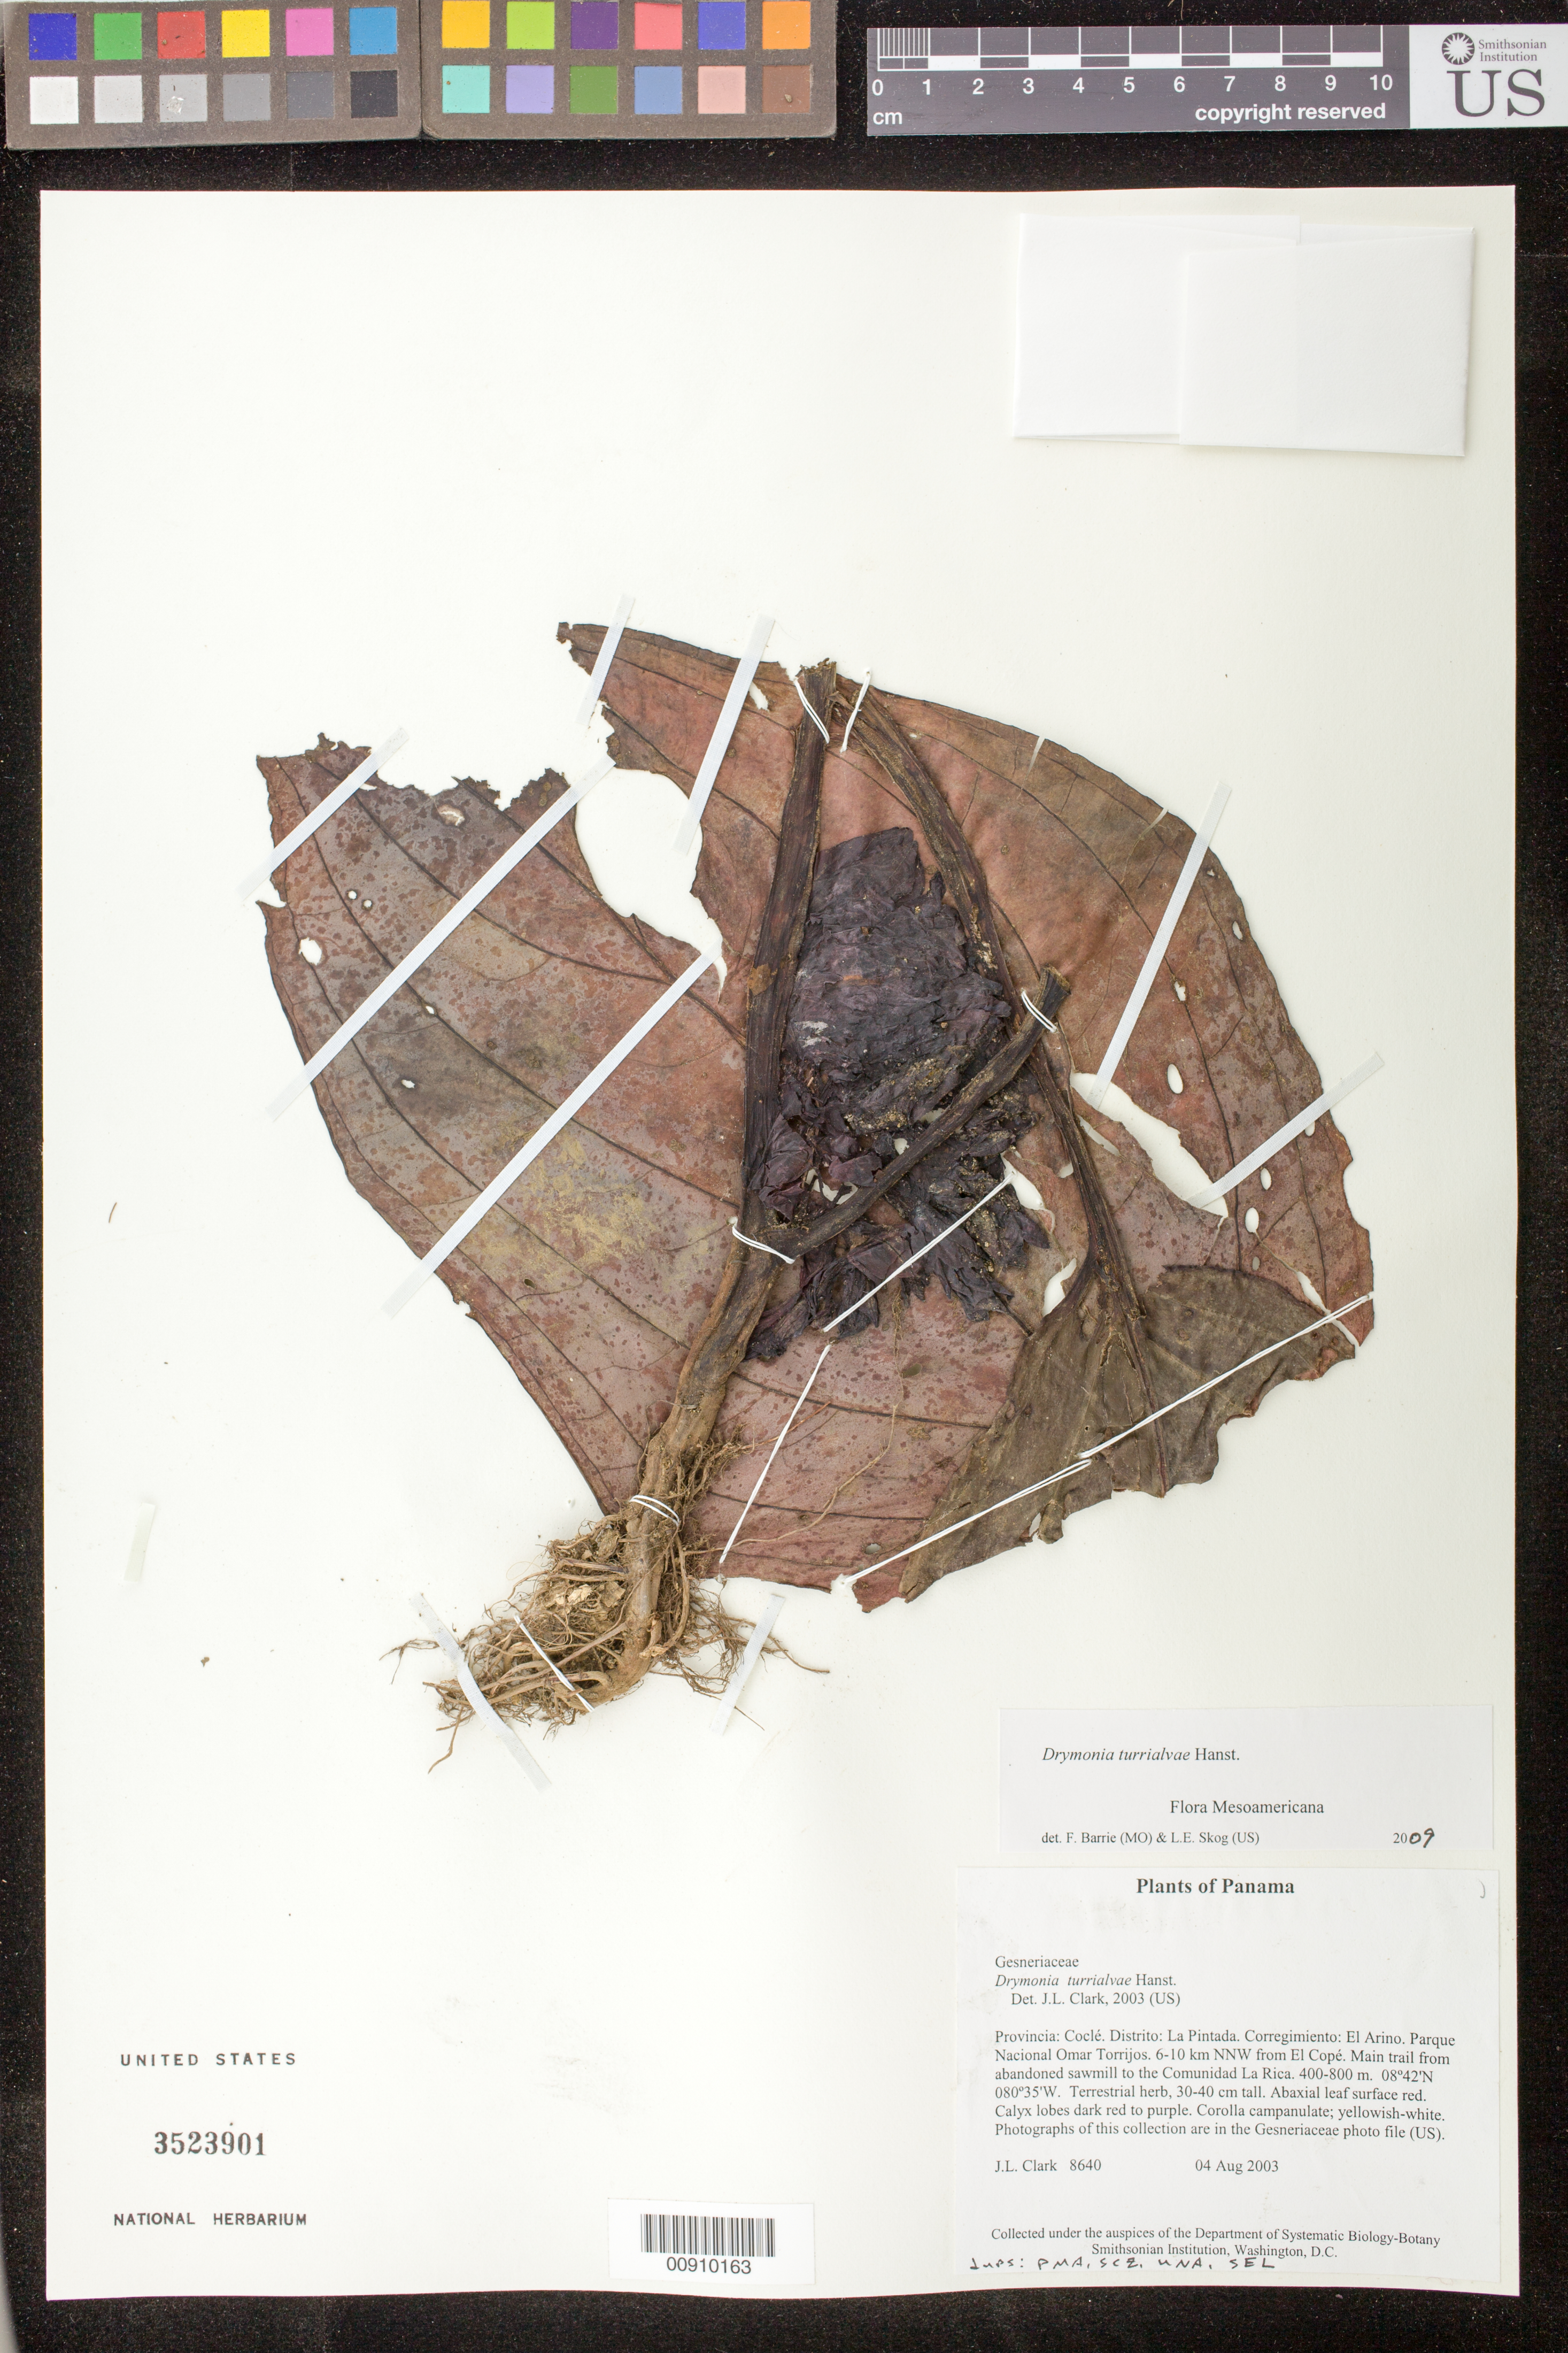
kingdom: Plantae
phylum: Tracheophyta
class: Magnoliopsida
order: Lamiales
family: Gesneriaceae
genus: Drymonia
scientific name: Drymonia turrialvae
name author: Hanst.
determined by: Clark, J. L., (SEL), The Marie Selby Botanical Garden (UNITED STATES)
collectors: J. L. Clark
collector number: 8640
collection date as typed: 04 Aug 2003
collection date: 2003-08-04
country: Panama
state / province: Coclé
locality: La Pintada. Corregimiento: El Arino. Parque Nacional Omar Torrijos. 6-10 km NNW from El Copé. Main trail from abandoned sawmill to the Comunidad La Rica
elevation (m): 400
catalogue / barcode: US 3523901